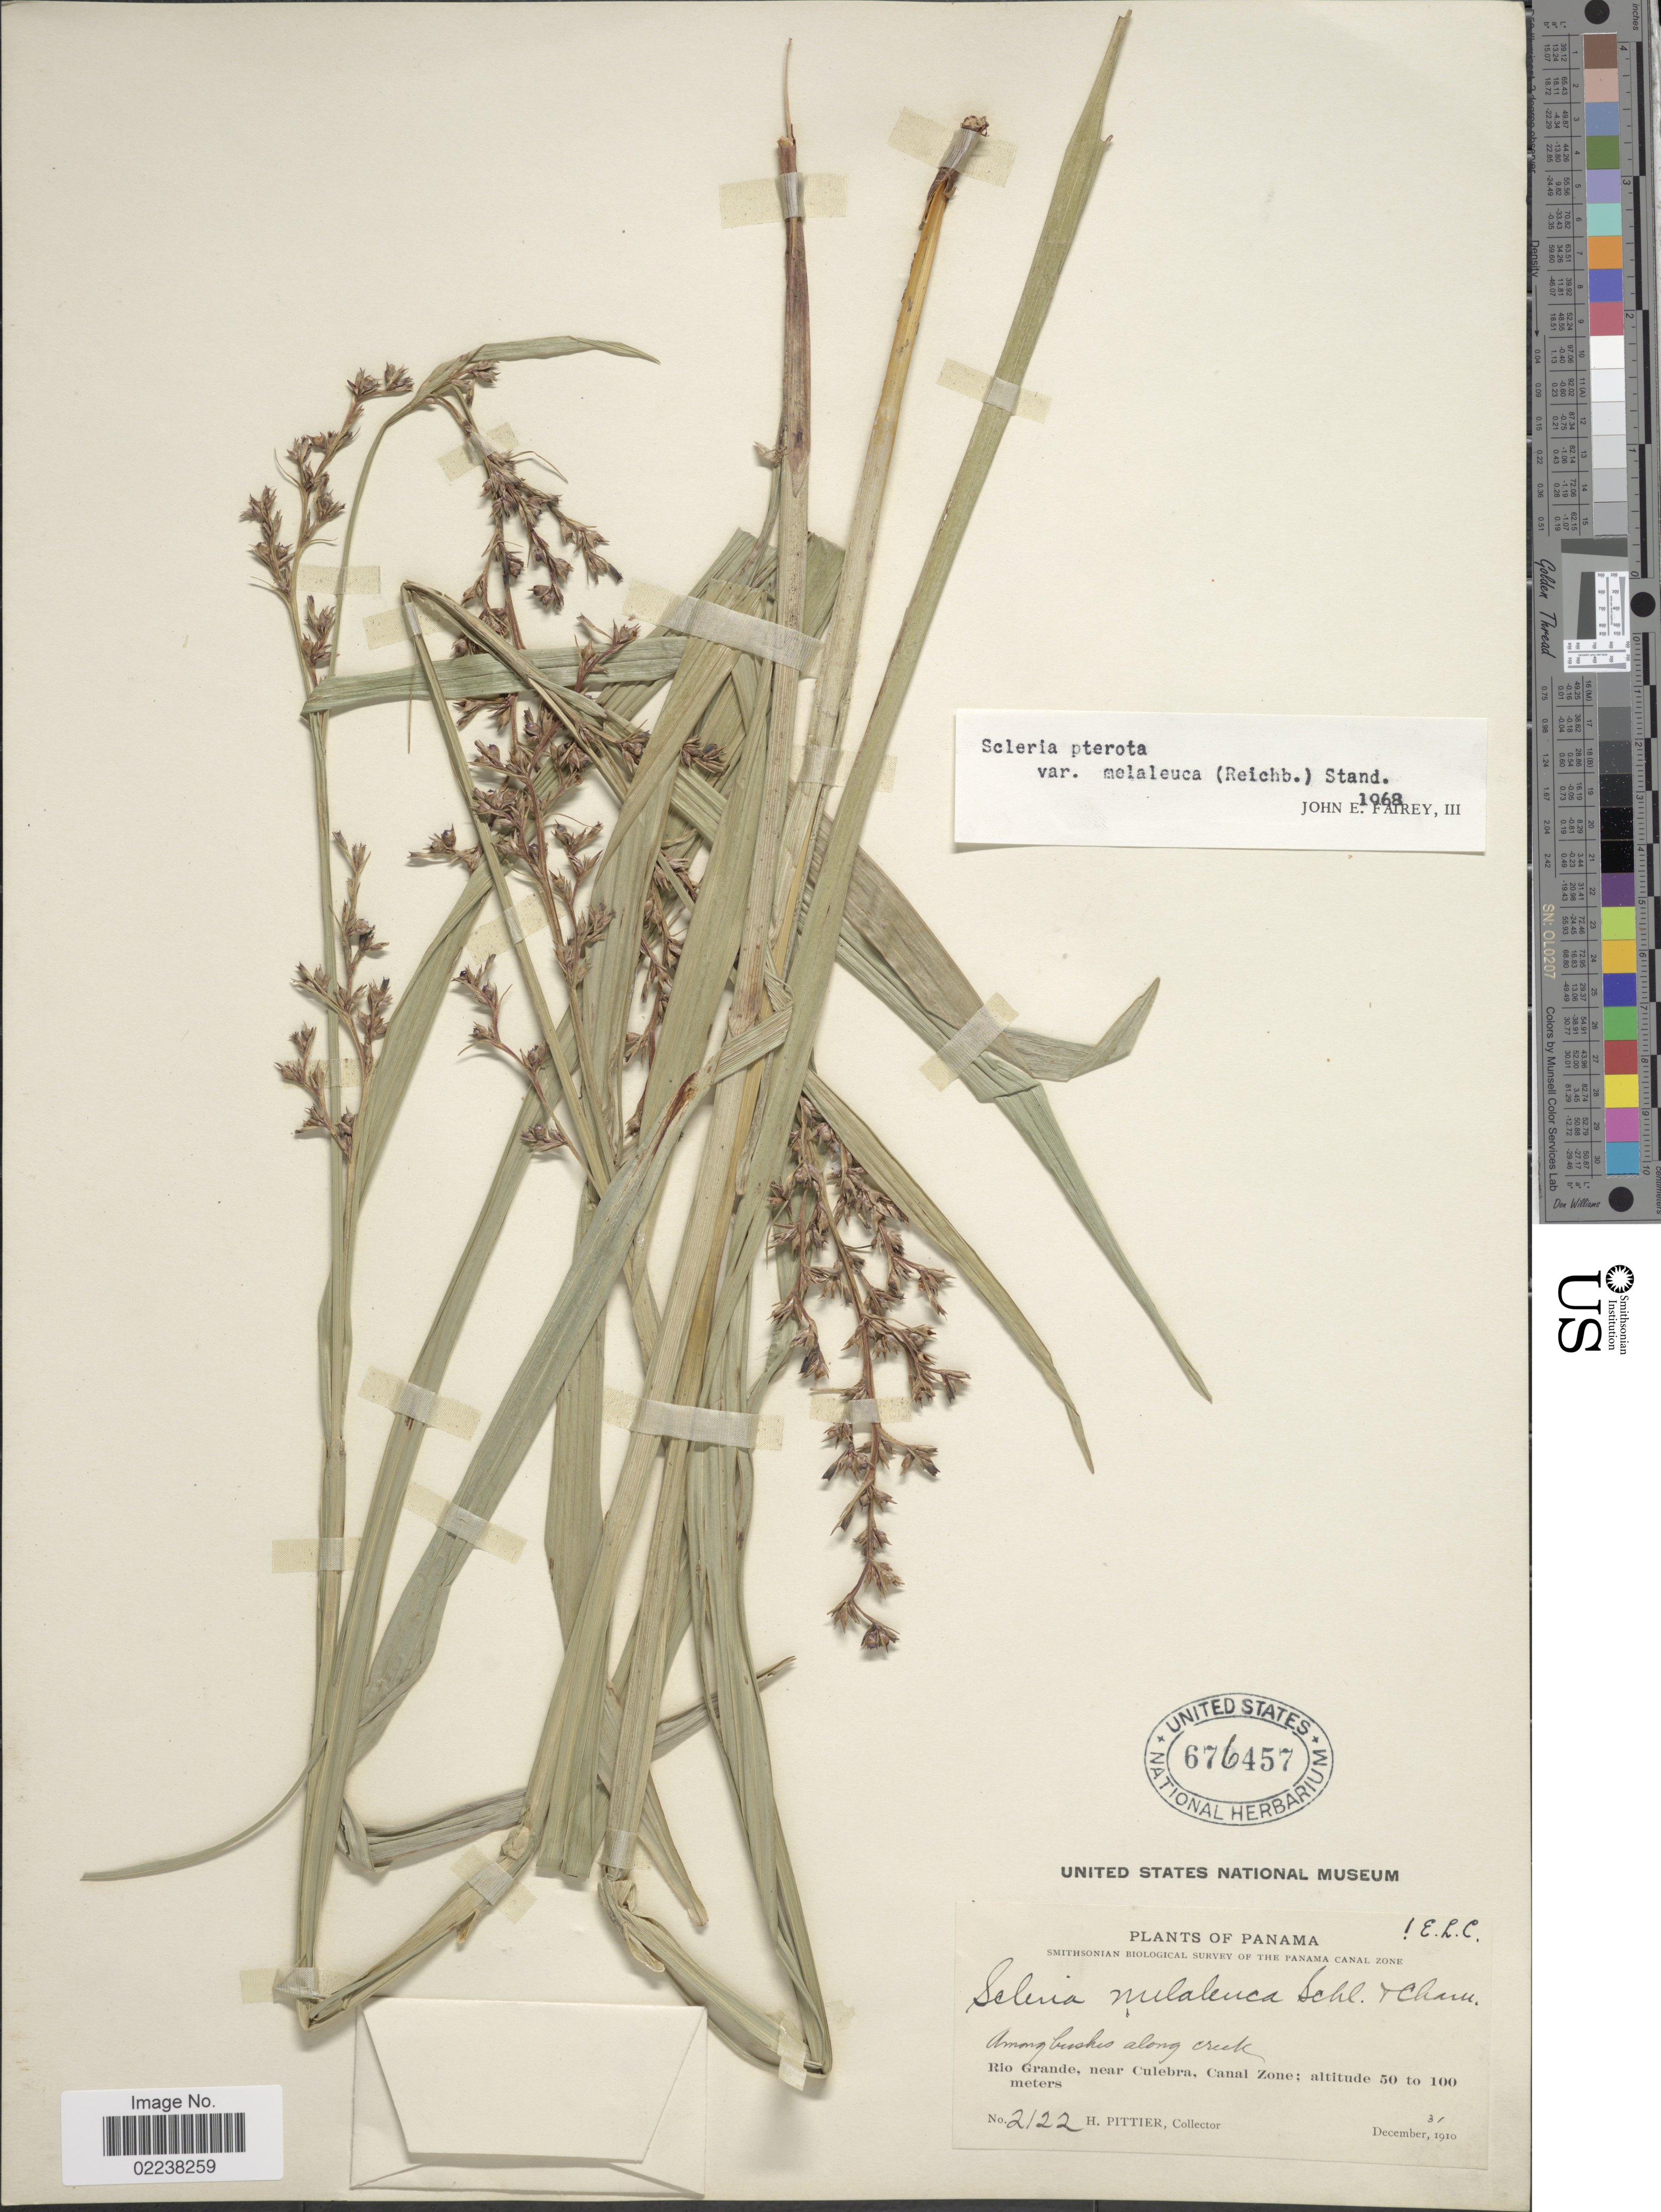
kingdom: Plantae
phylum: Tracheophyta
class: Liliopsida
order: Poales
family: Cyperaceae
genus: Scleria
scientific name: Scleria gaertneri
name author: Raddi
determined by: Strong, Mark T., (BOT), Smithsonian Institution - National Museum of Natural History (UNITED STATES)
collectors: H. F. Pittier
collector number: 2122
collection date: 1910-12-31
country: Panama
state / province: Colón / Panamá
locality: Among bushes along creek. Rio Grande, near Culebra, Canal Zone.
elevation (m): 50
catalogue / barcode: US 676457